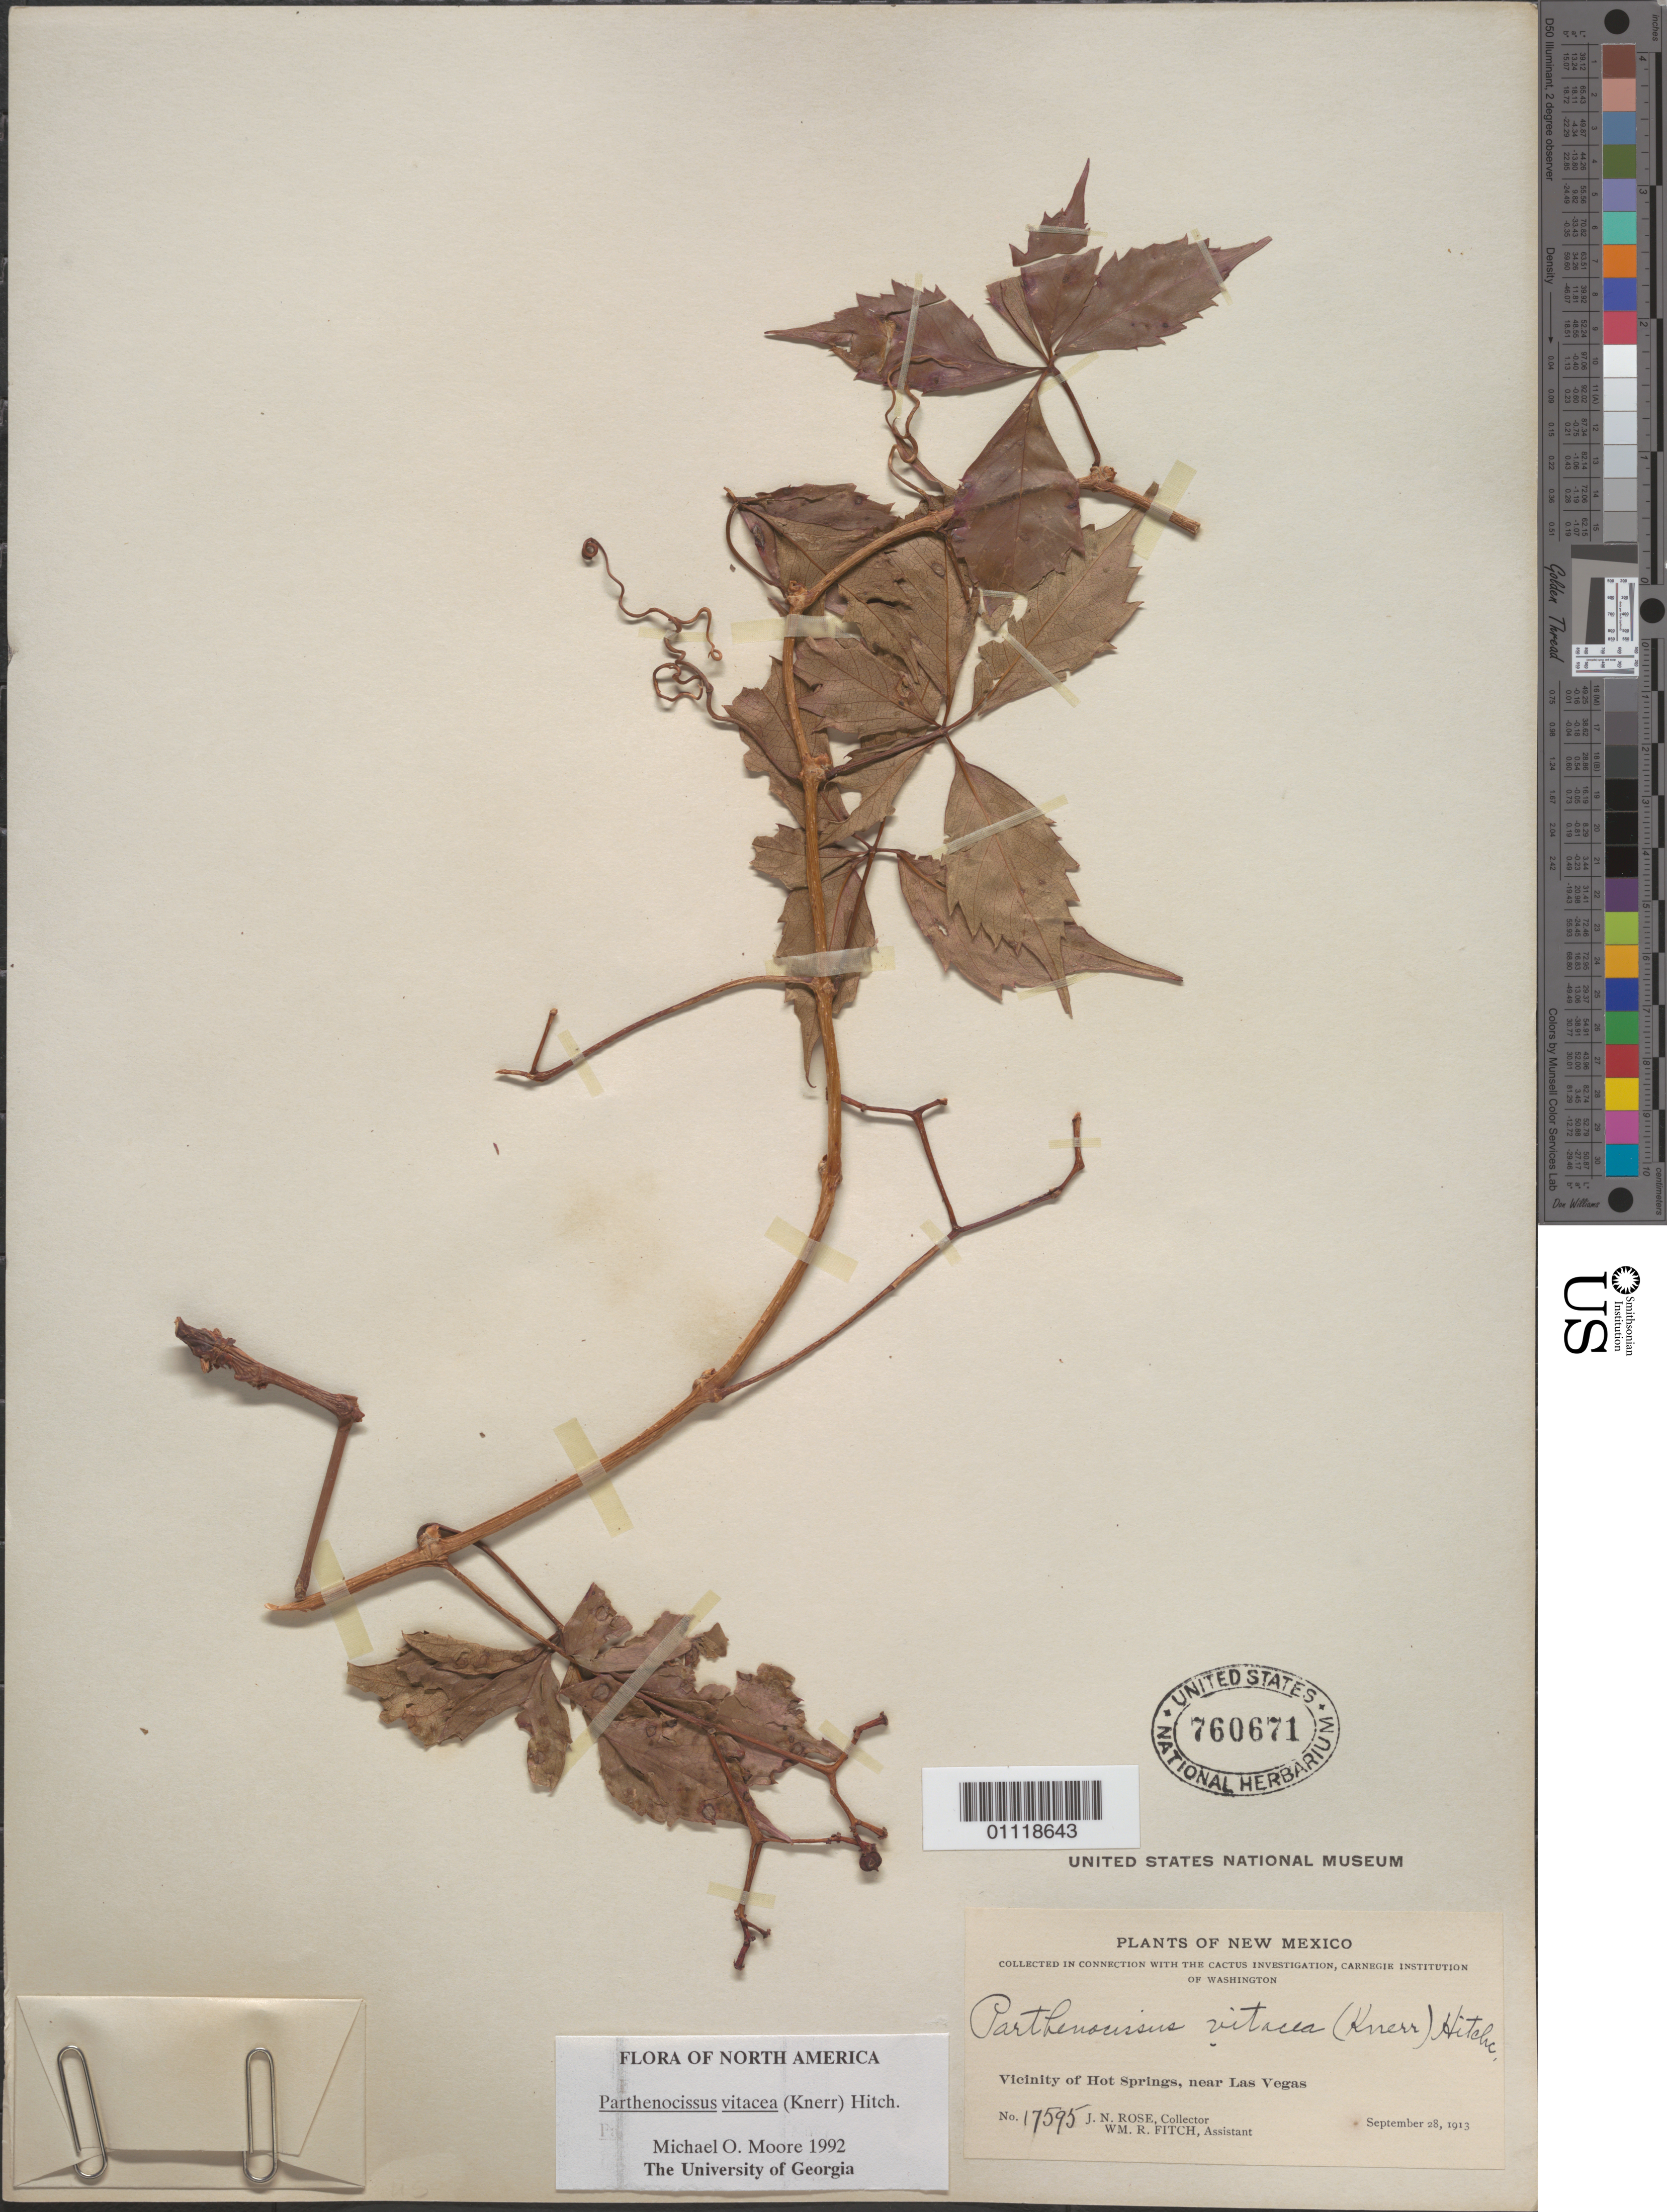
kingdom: Plantae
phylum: Tracheophyta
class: Magnoliopsida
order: Vitales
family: Vitaceae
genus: Parthenocissus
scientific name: Parthenocissus vitacea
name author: (Knerr) Hitchc.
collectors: J. N. Rose & W. R. Fitch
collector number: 17595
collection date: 1913-09-28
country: United States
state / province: New Mexico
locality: Vicinity of Hot Springs, near Las Vegas.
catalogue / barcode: US 760671